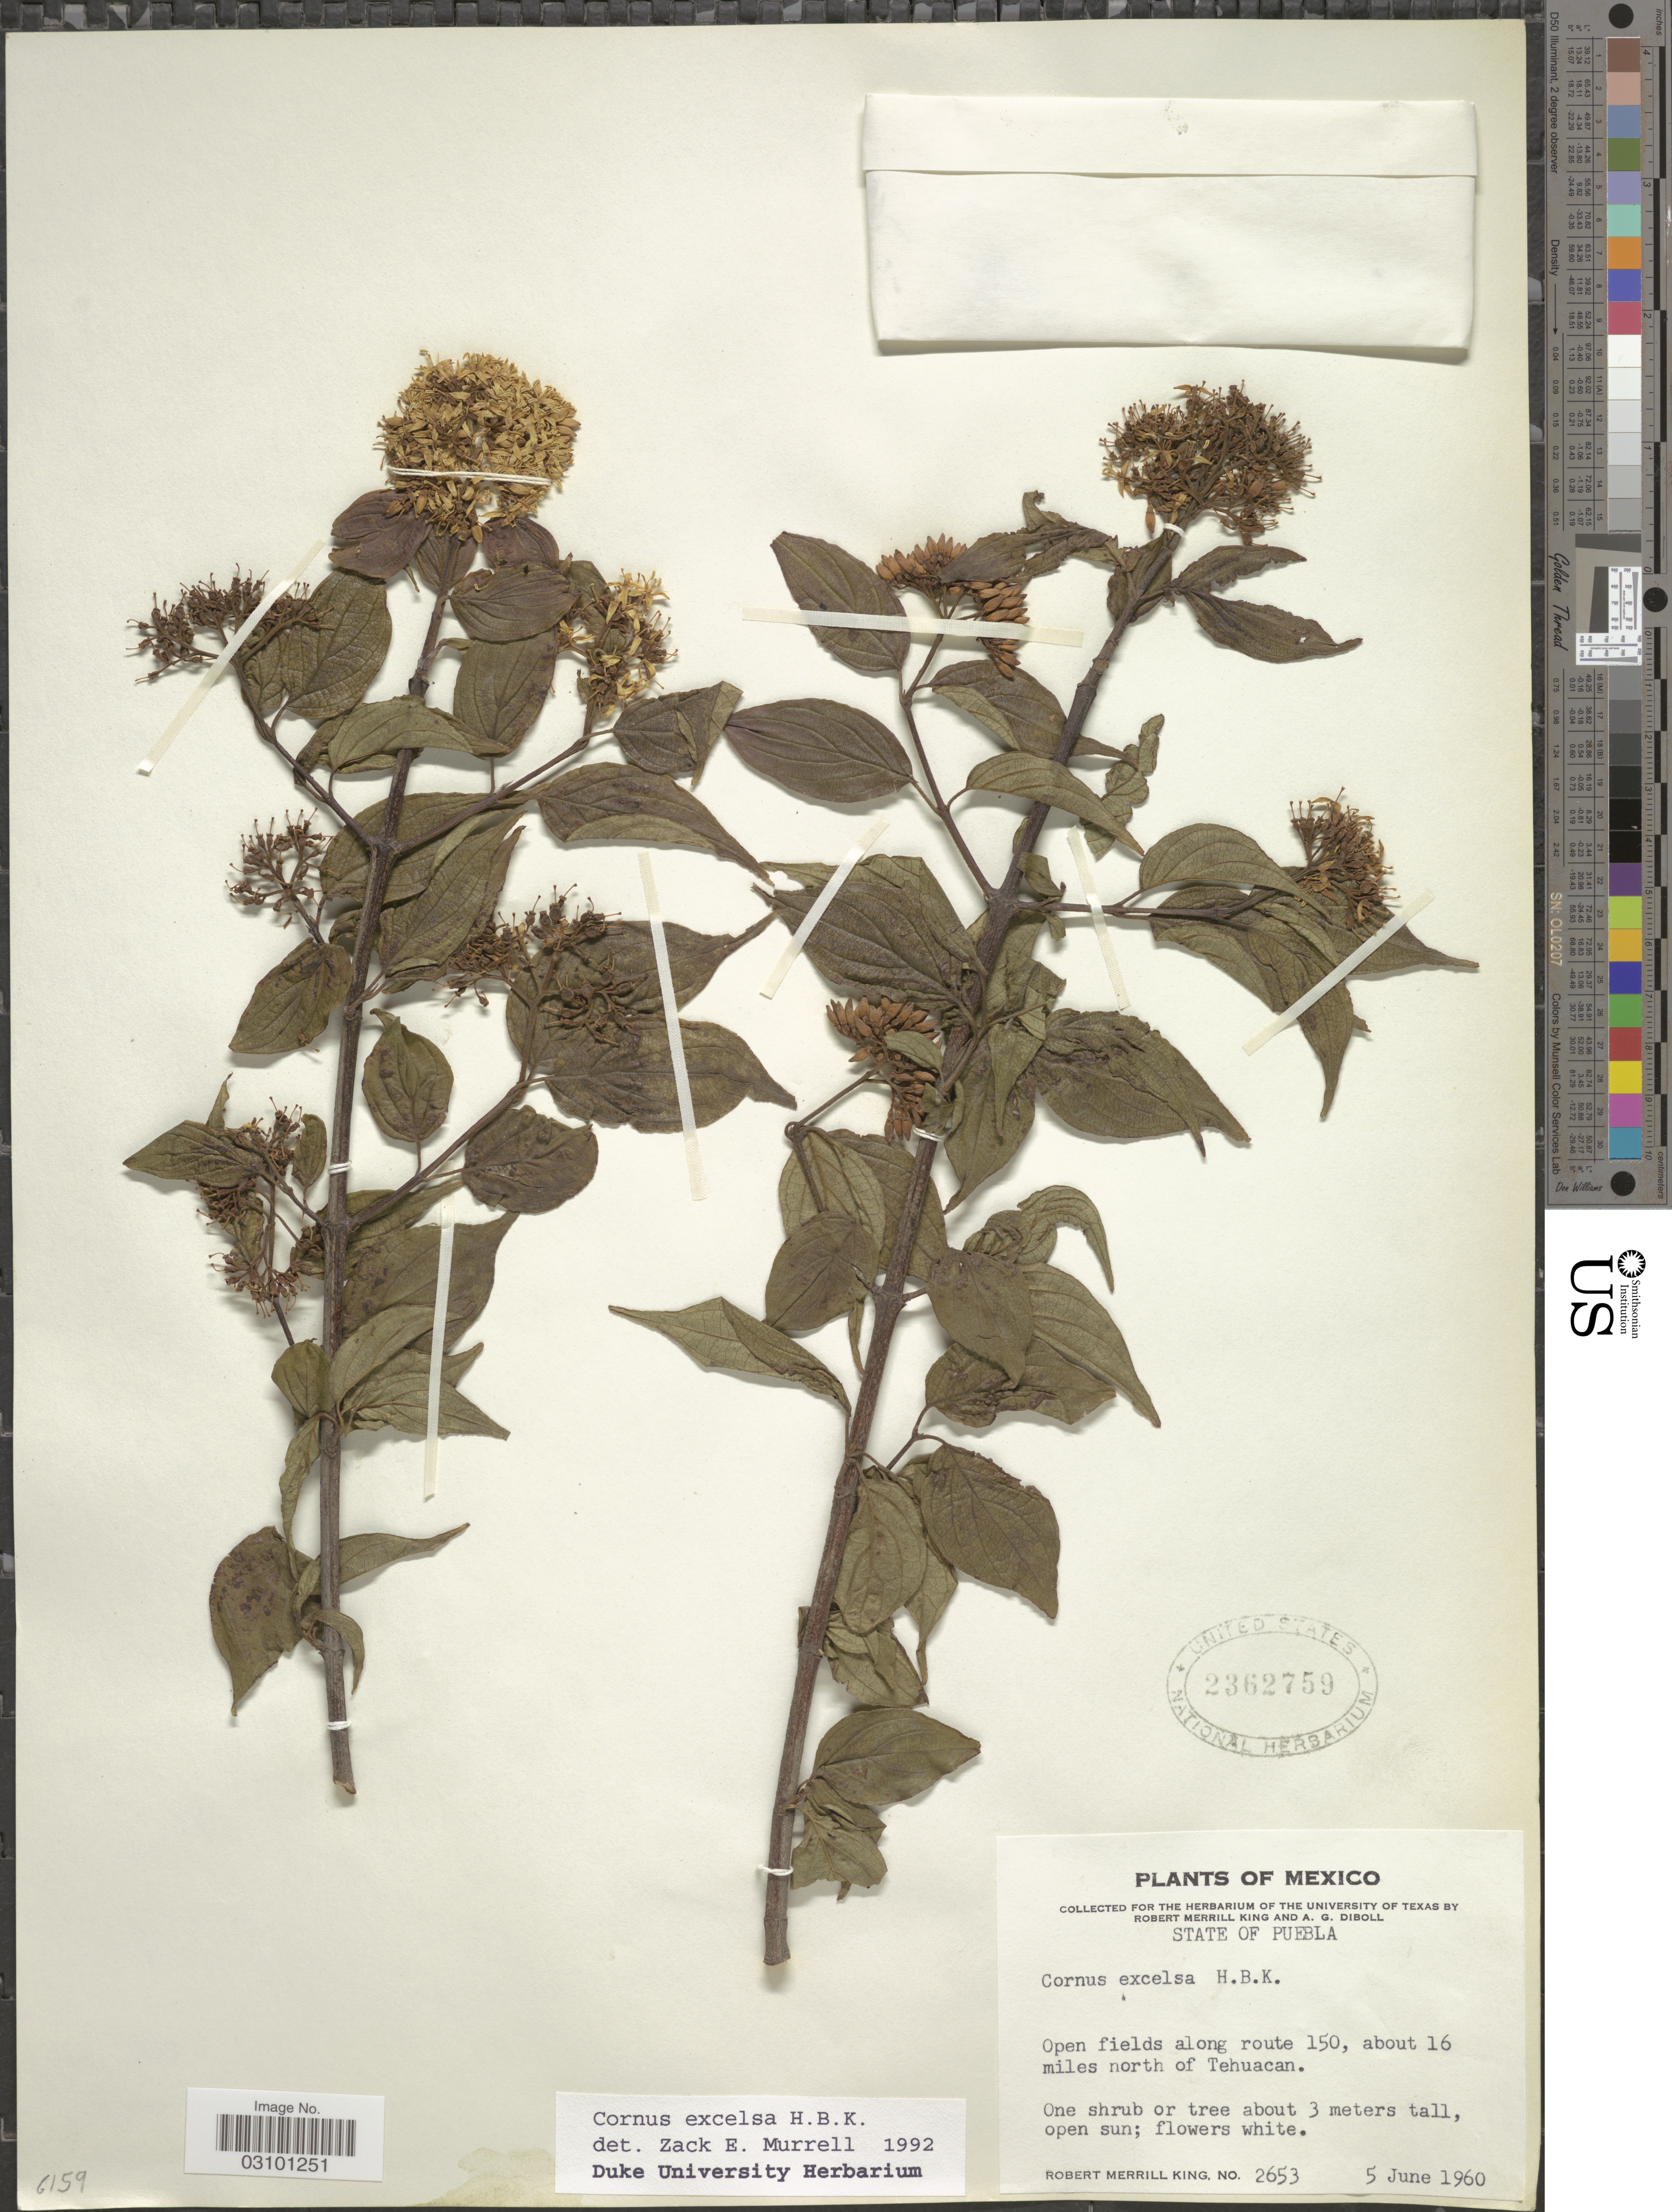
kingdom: Plantae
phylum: Tracheophyta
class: Magnoliopsida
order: Cornales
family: Cornaceae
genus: Cornus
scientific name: Cornus excelsa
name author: Kunth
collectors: R. M. King & A. Diboll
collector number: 2653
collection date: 1960-06-05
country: Mexico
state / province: Puebla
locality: Open fields along route 150, about 16 miles north of Tehuacan.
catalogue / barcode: US 2362759